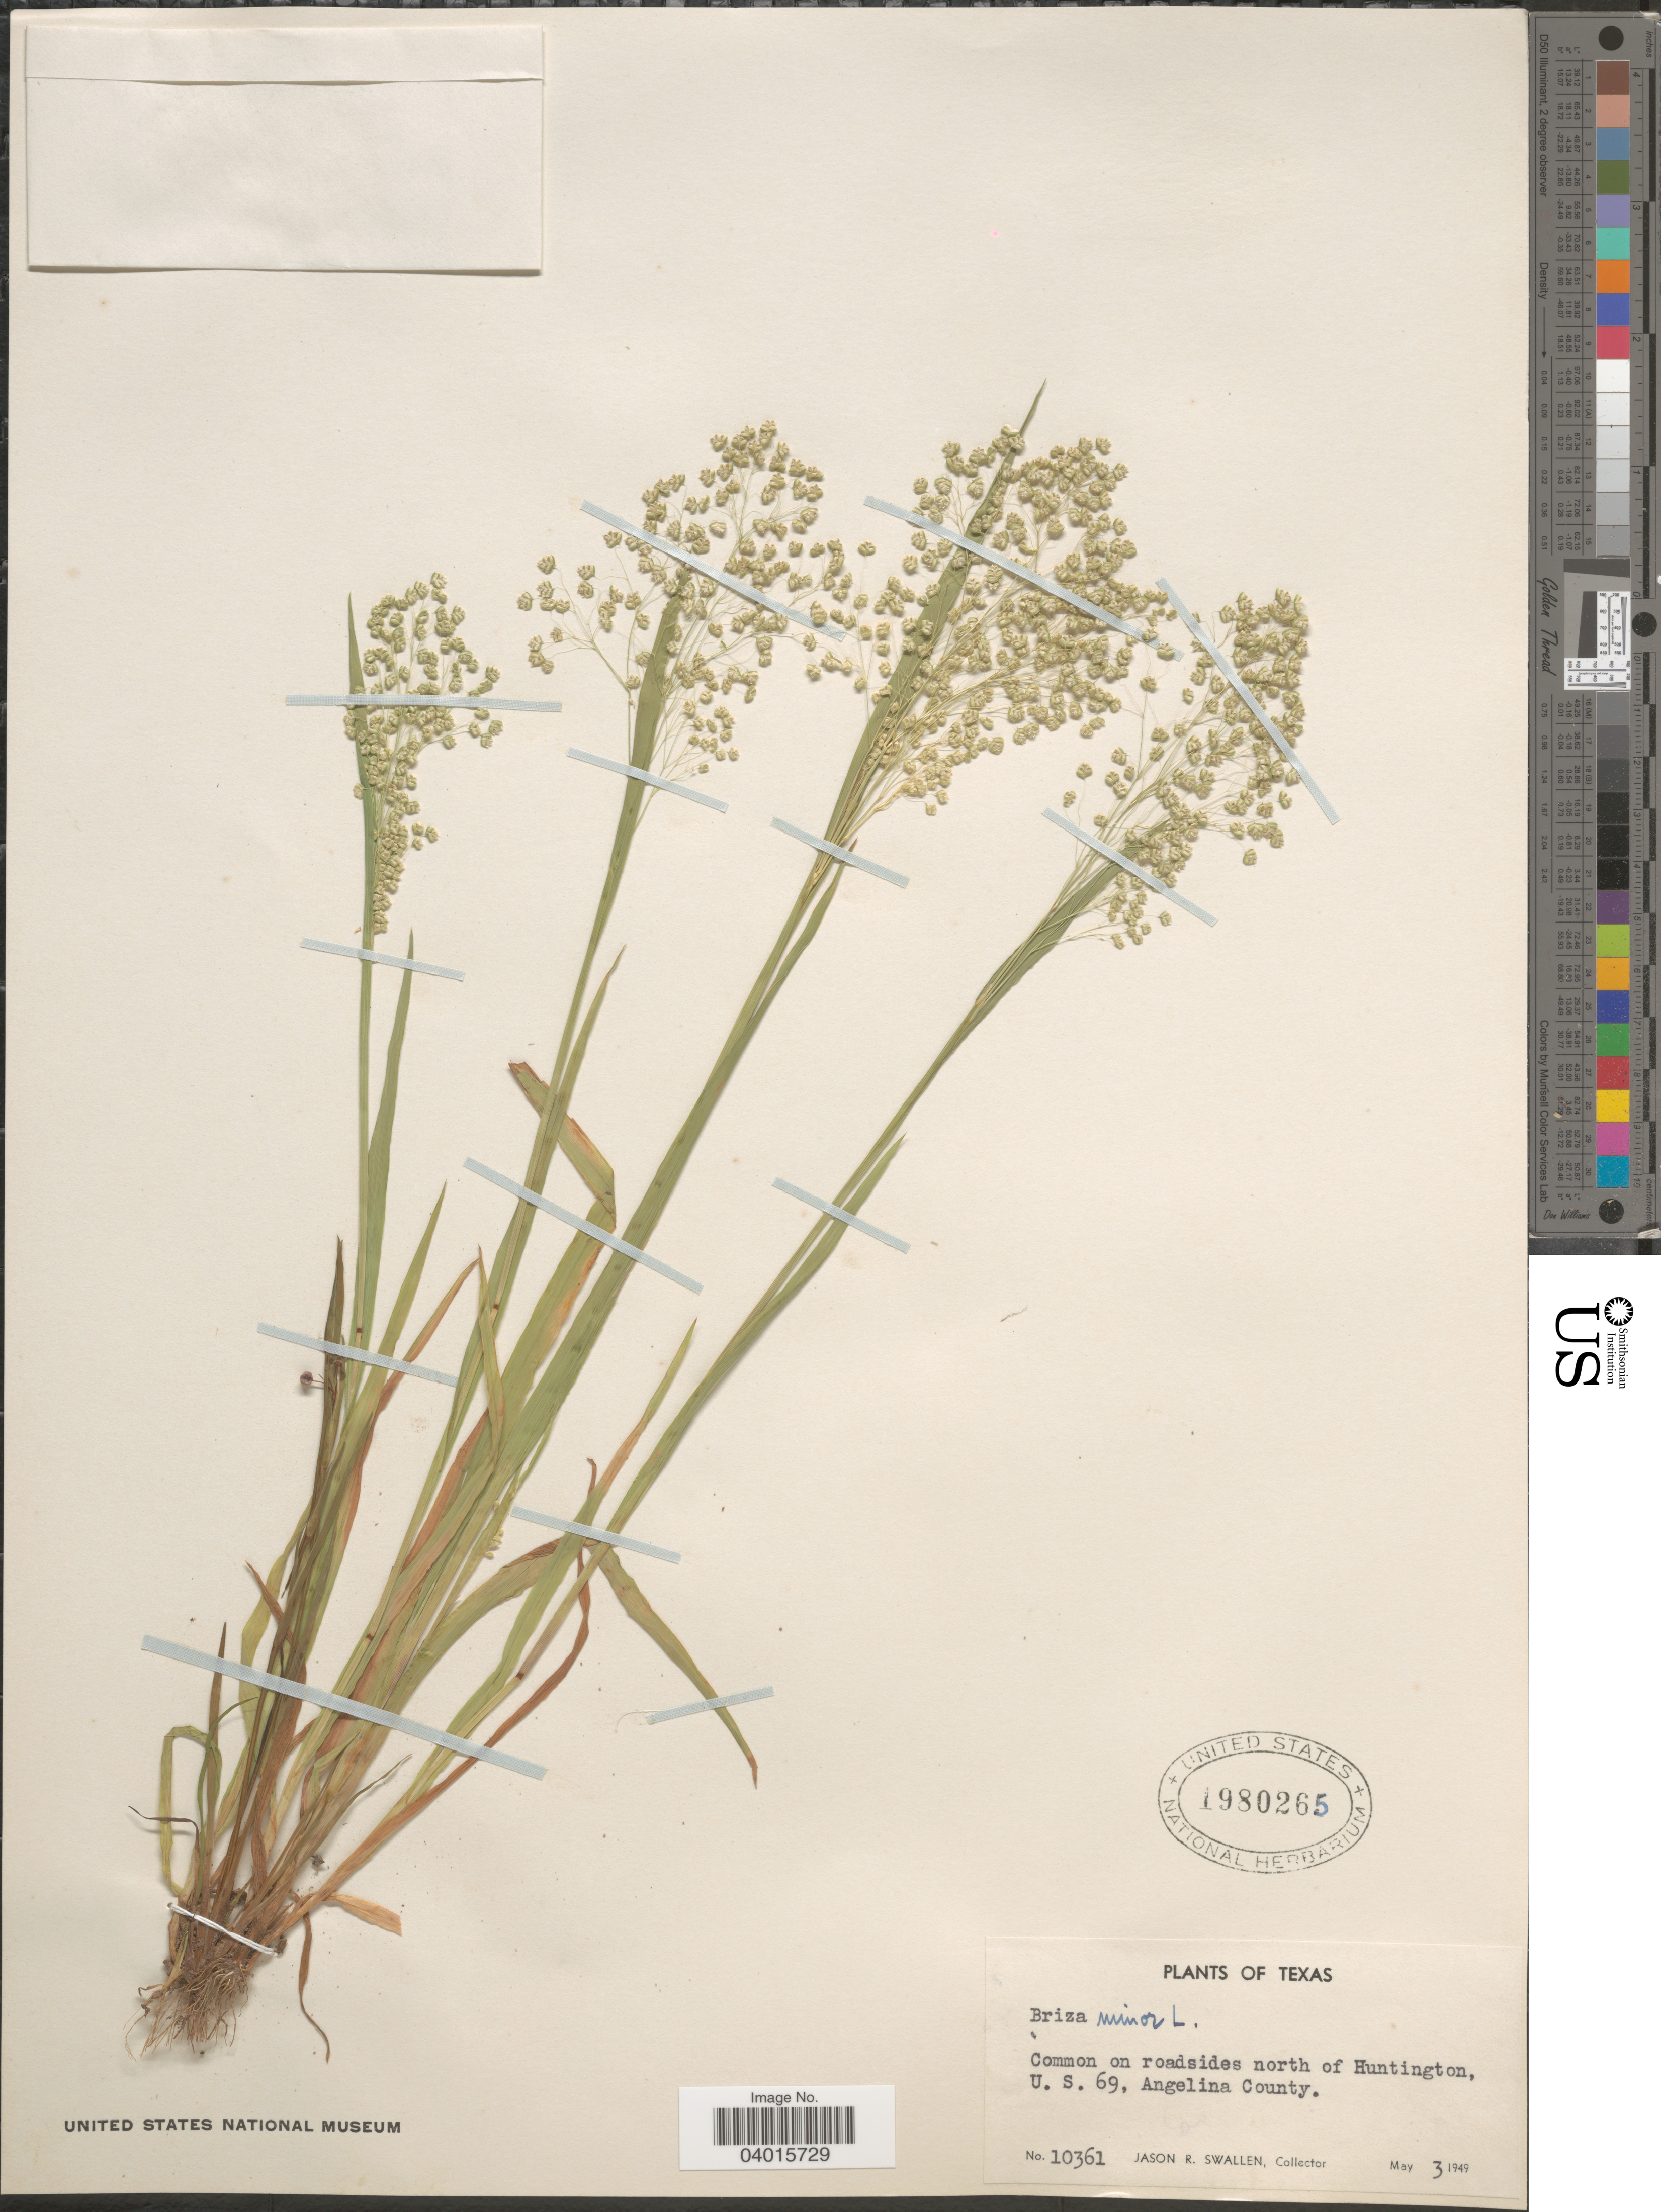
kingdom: Plantae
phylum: Tracheophyta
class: Liliopsida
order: Poales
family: Poaceae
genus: Briza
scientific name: Briza minor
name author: L.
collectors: J. R. Swallen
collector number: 10361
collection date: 1949-05-03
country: United States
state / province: Texas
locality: On roadsides north of Huntington, U. S. 69, Angelina County.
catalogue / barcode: US 1980265